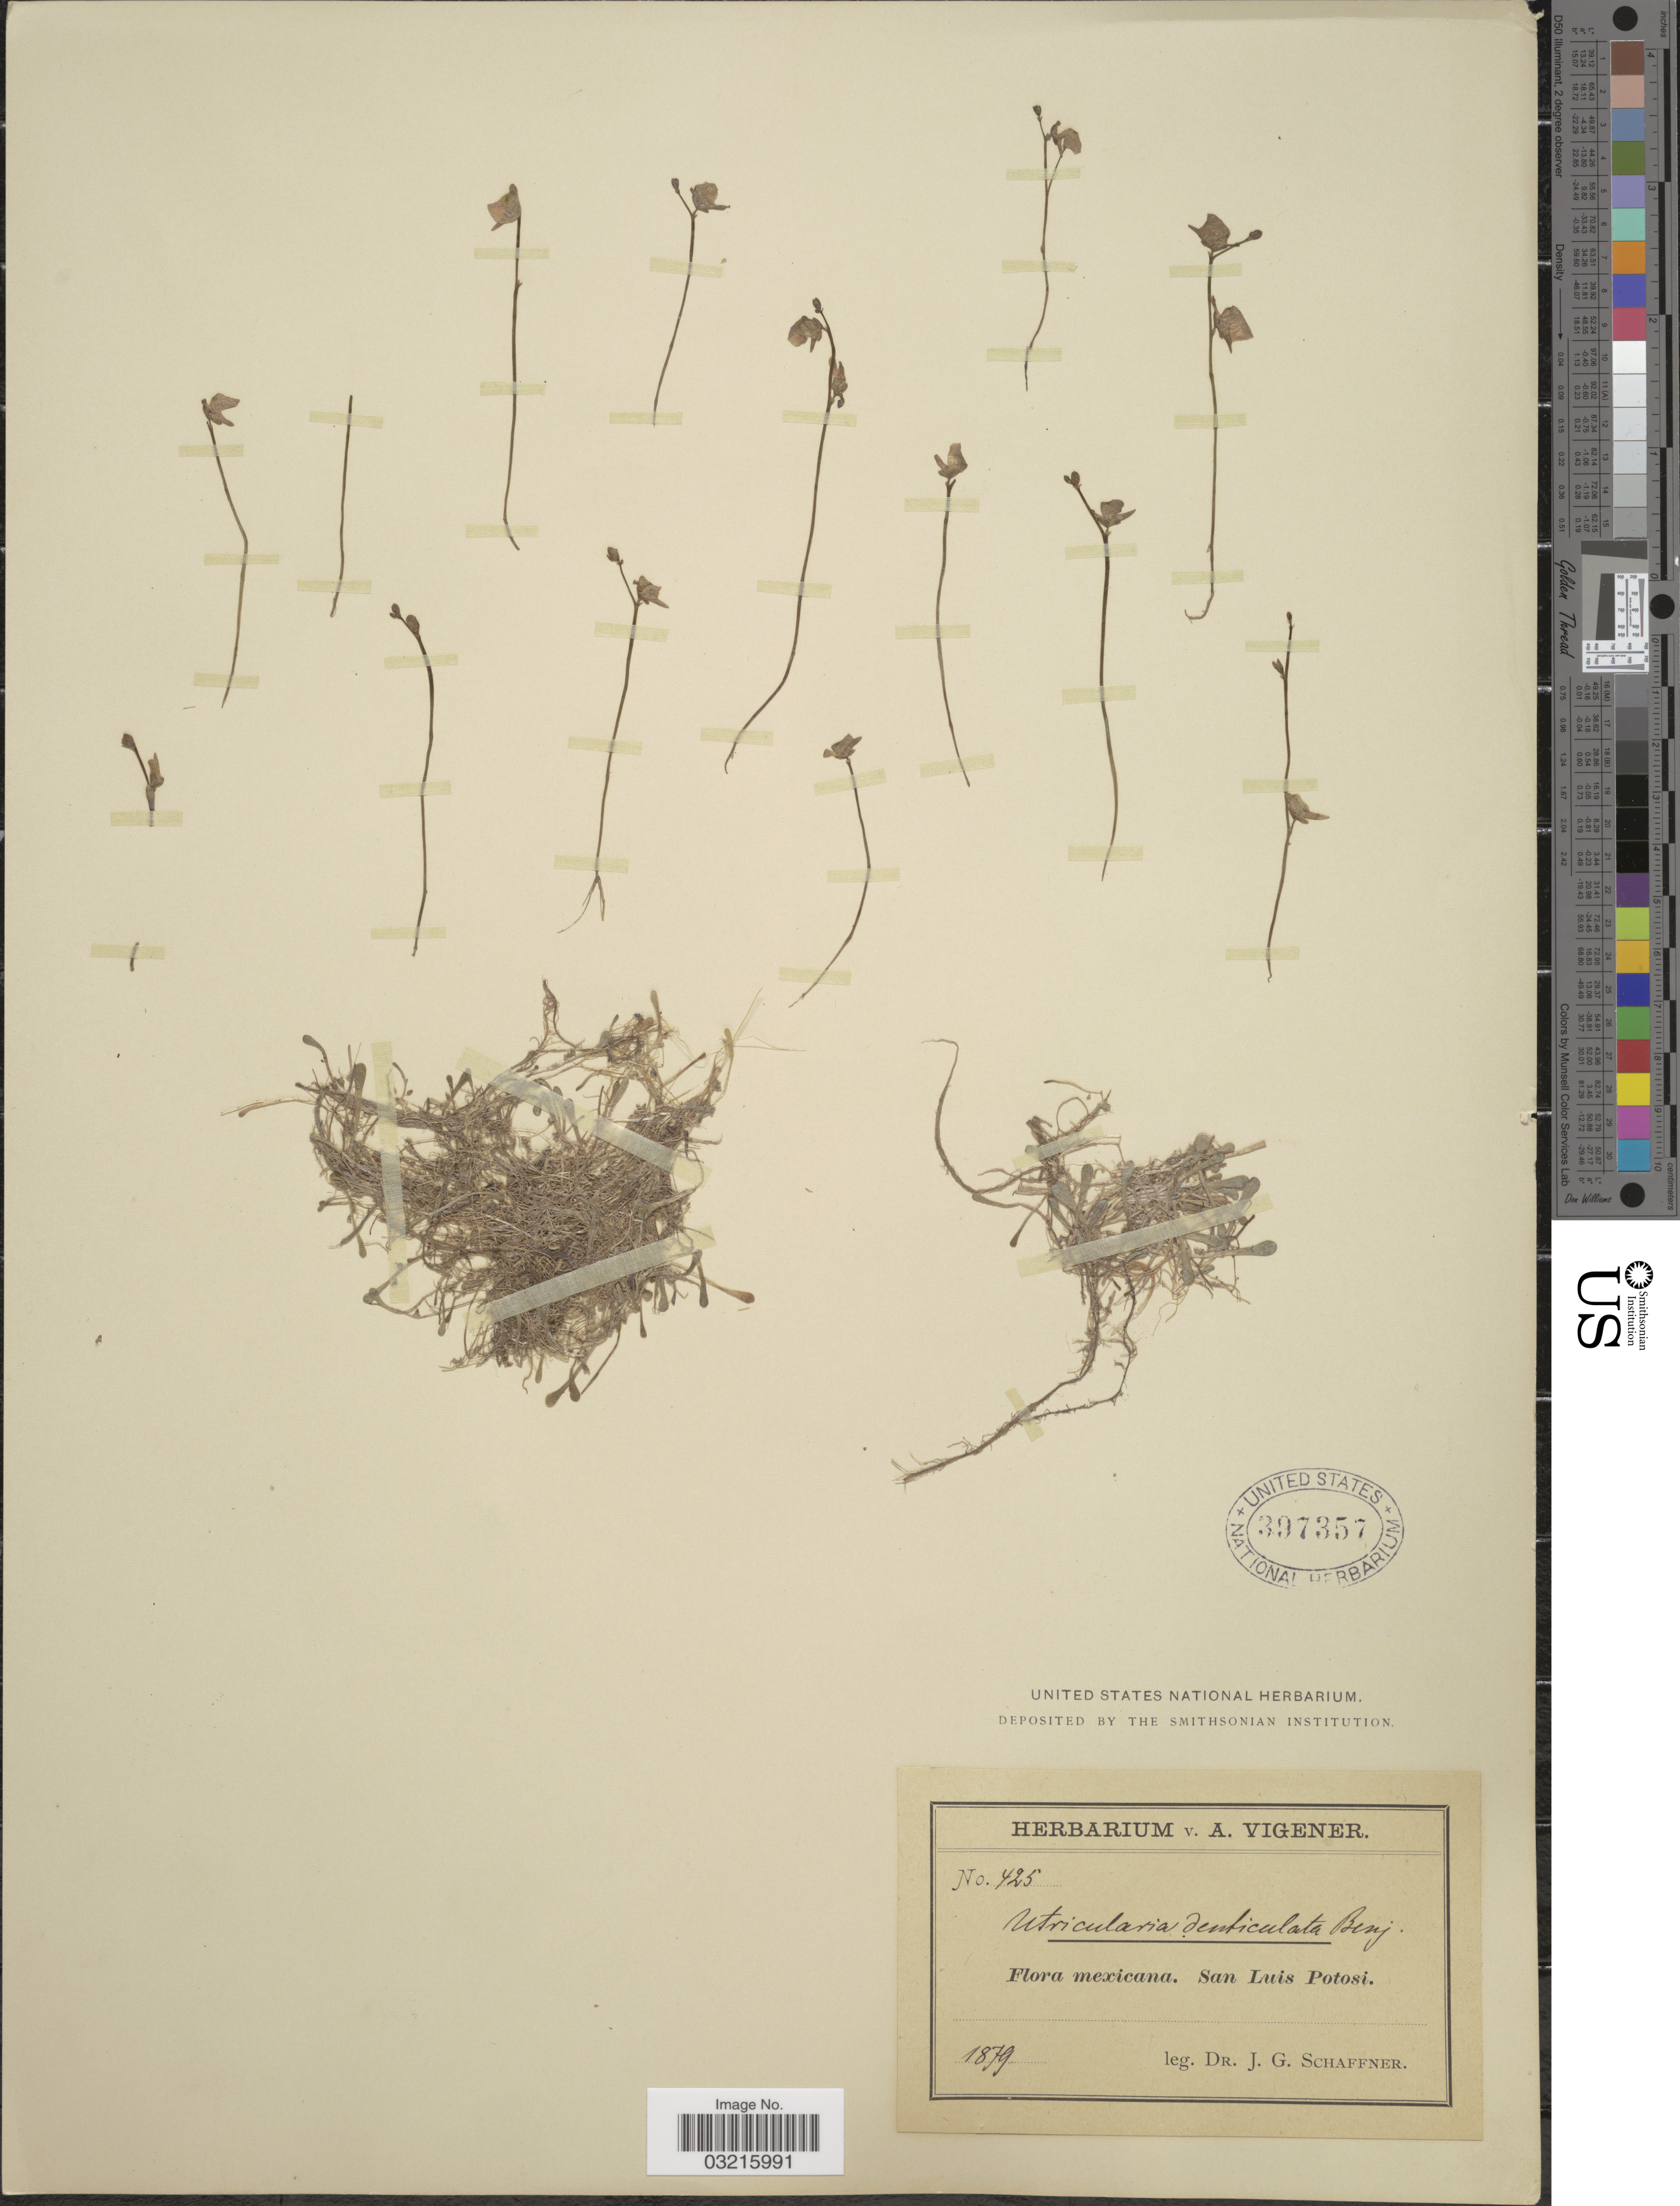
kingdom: Plantae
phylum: Tracheophyta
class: Magnoliopsida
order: Lamiales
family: Lentibulariaceae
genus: Utricularia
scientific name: Utricularia livida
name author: E. Mey.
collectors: J. G. Schaffner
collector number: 425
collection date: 1879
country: Mexico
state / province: San Luis Potosí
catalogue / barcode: US 397357